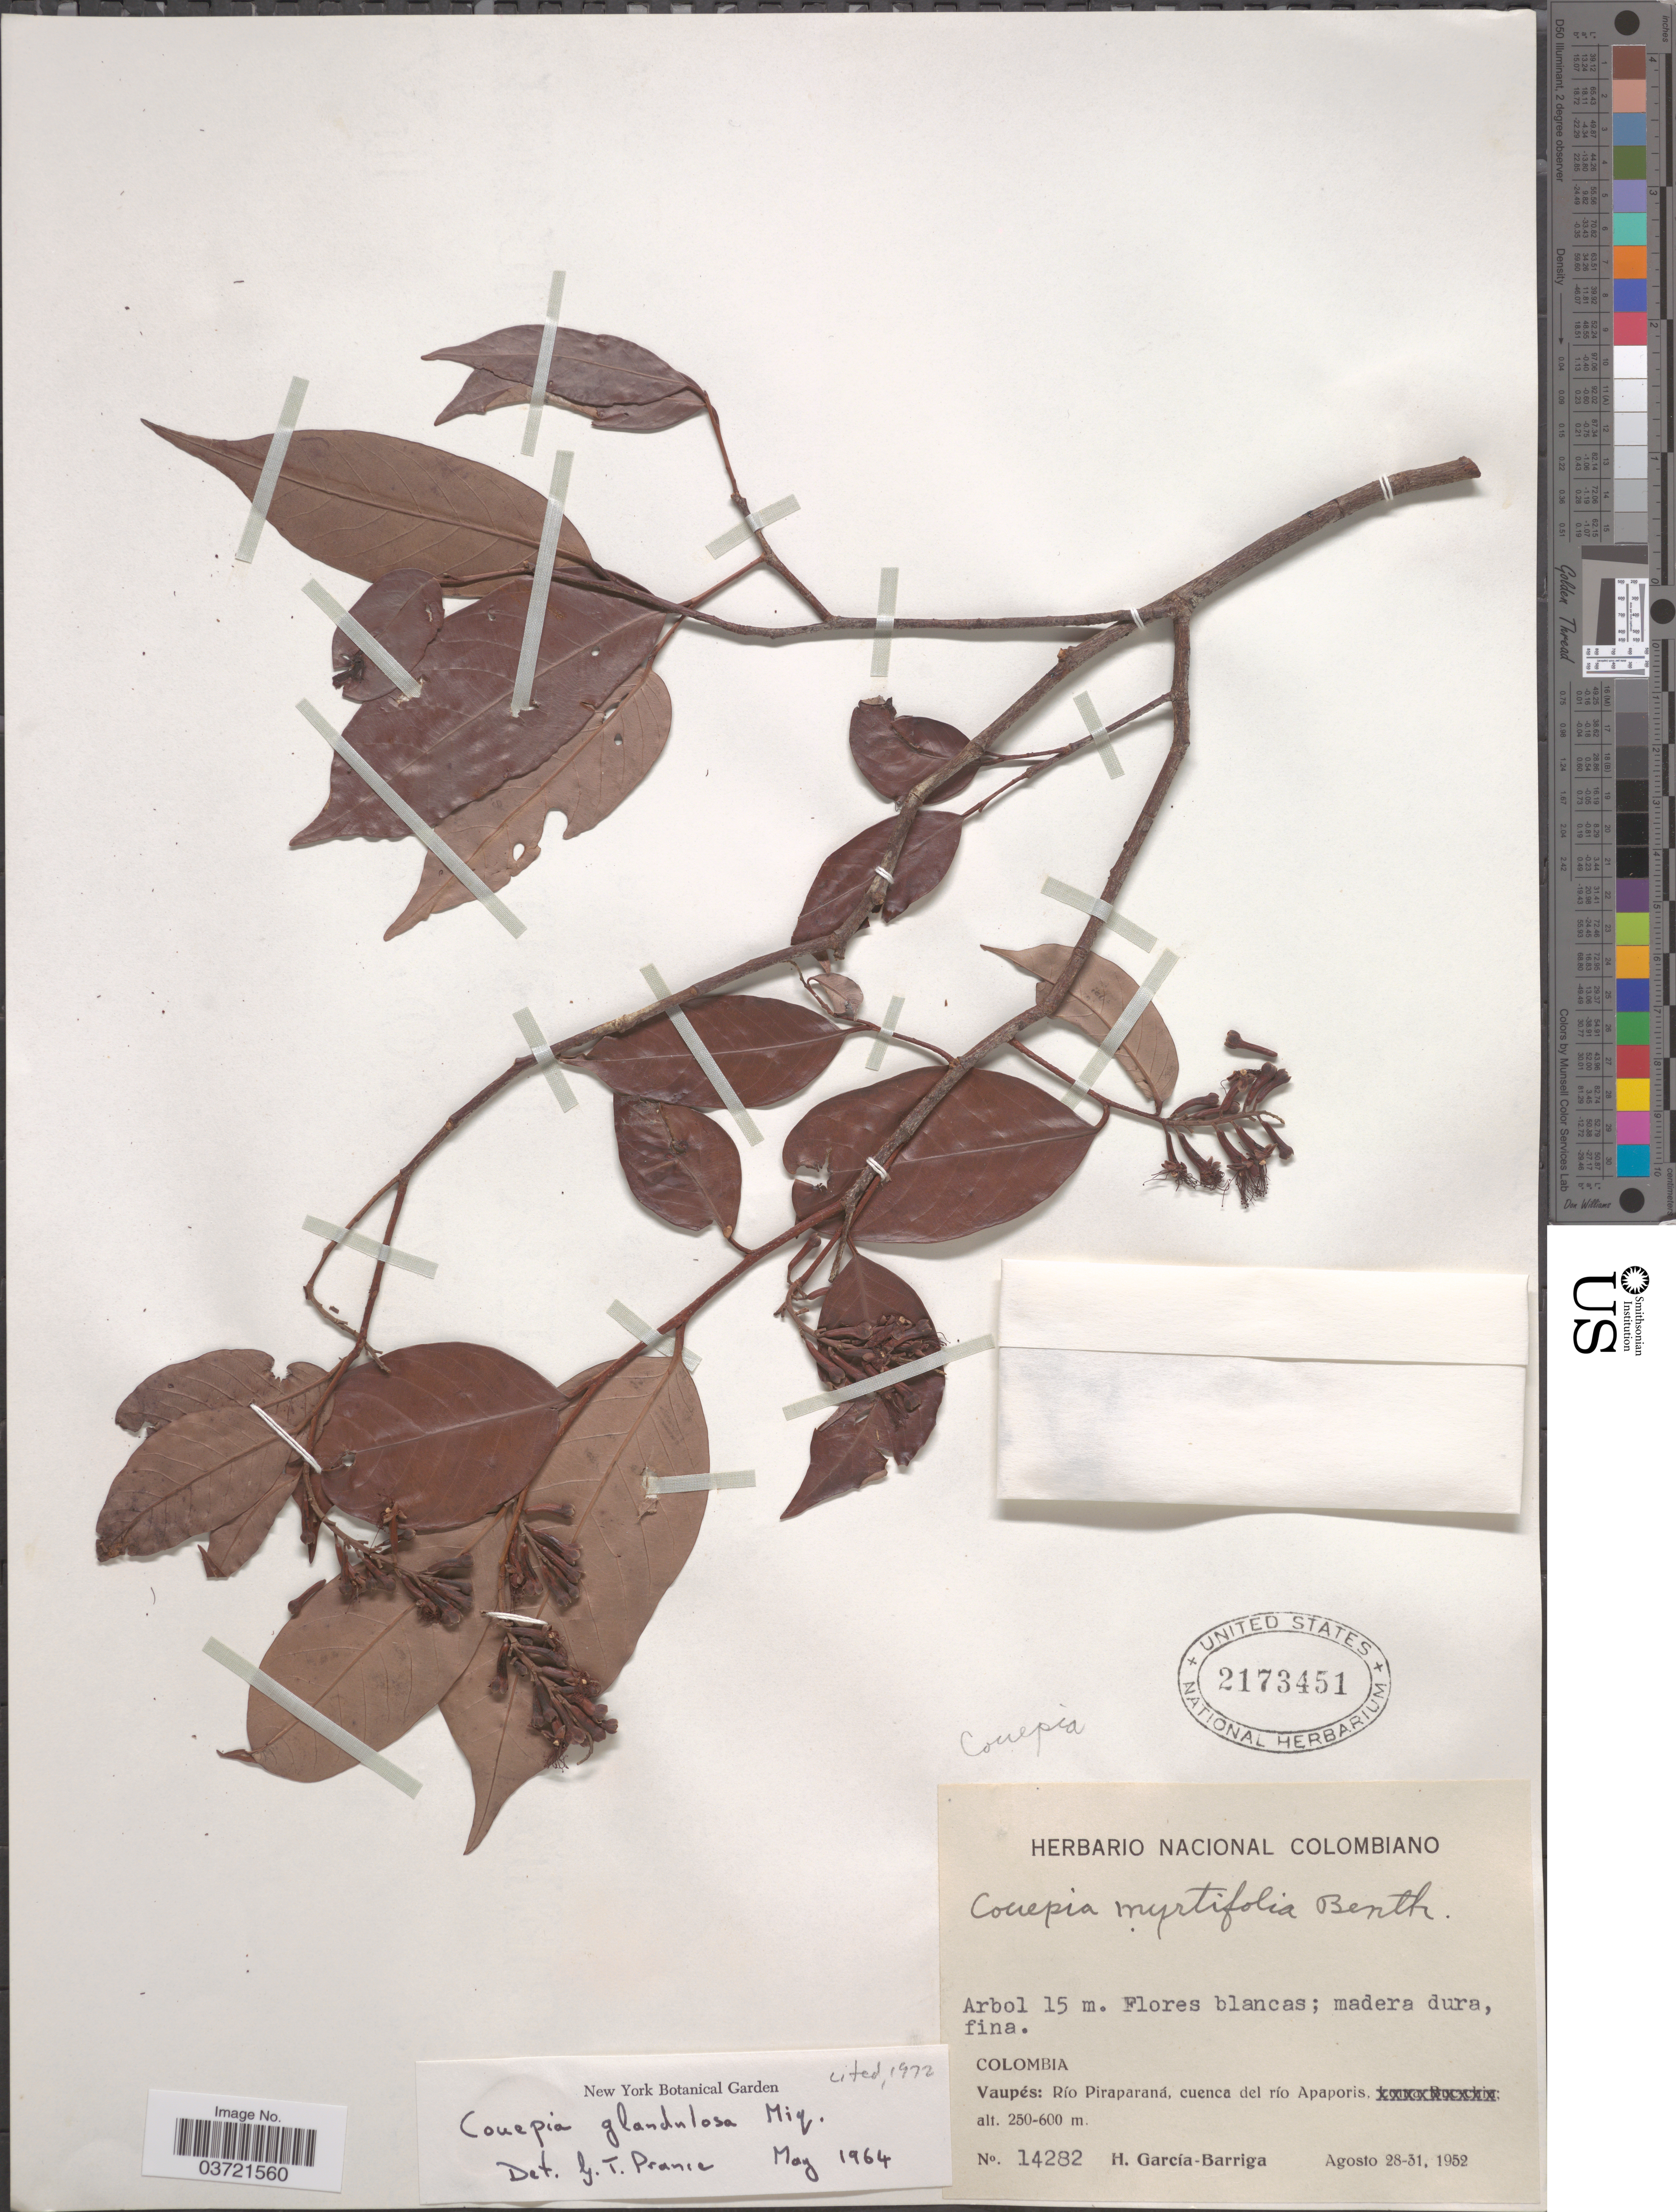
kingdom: Plantae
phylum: Tracheophyta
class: Magnoliopsida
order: Malpighiales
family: Chrysobalanaceae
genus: Couepia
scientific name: Couepia glandulosa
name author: Miq.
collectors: H. García Barriga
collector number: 14282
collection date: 1952-08-28/1952-08-31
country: Colombia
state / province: Vaupés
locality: Río Piraparaná, cuenca del río Apaporis.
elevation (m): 250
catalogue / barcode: US 2173451